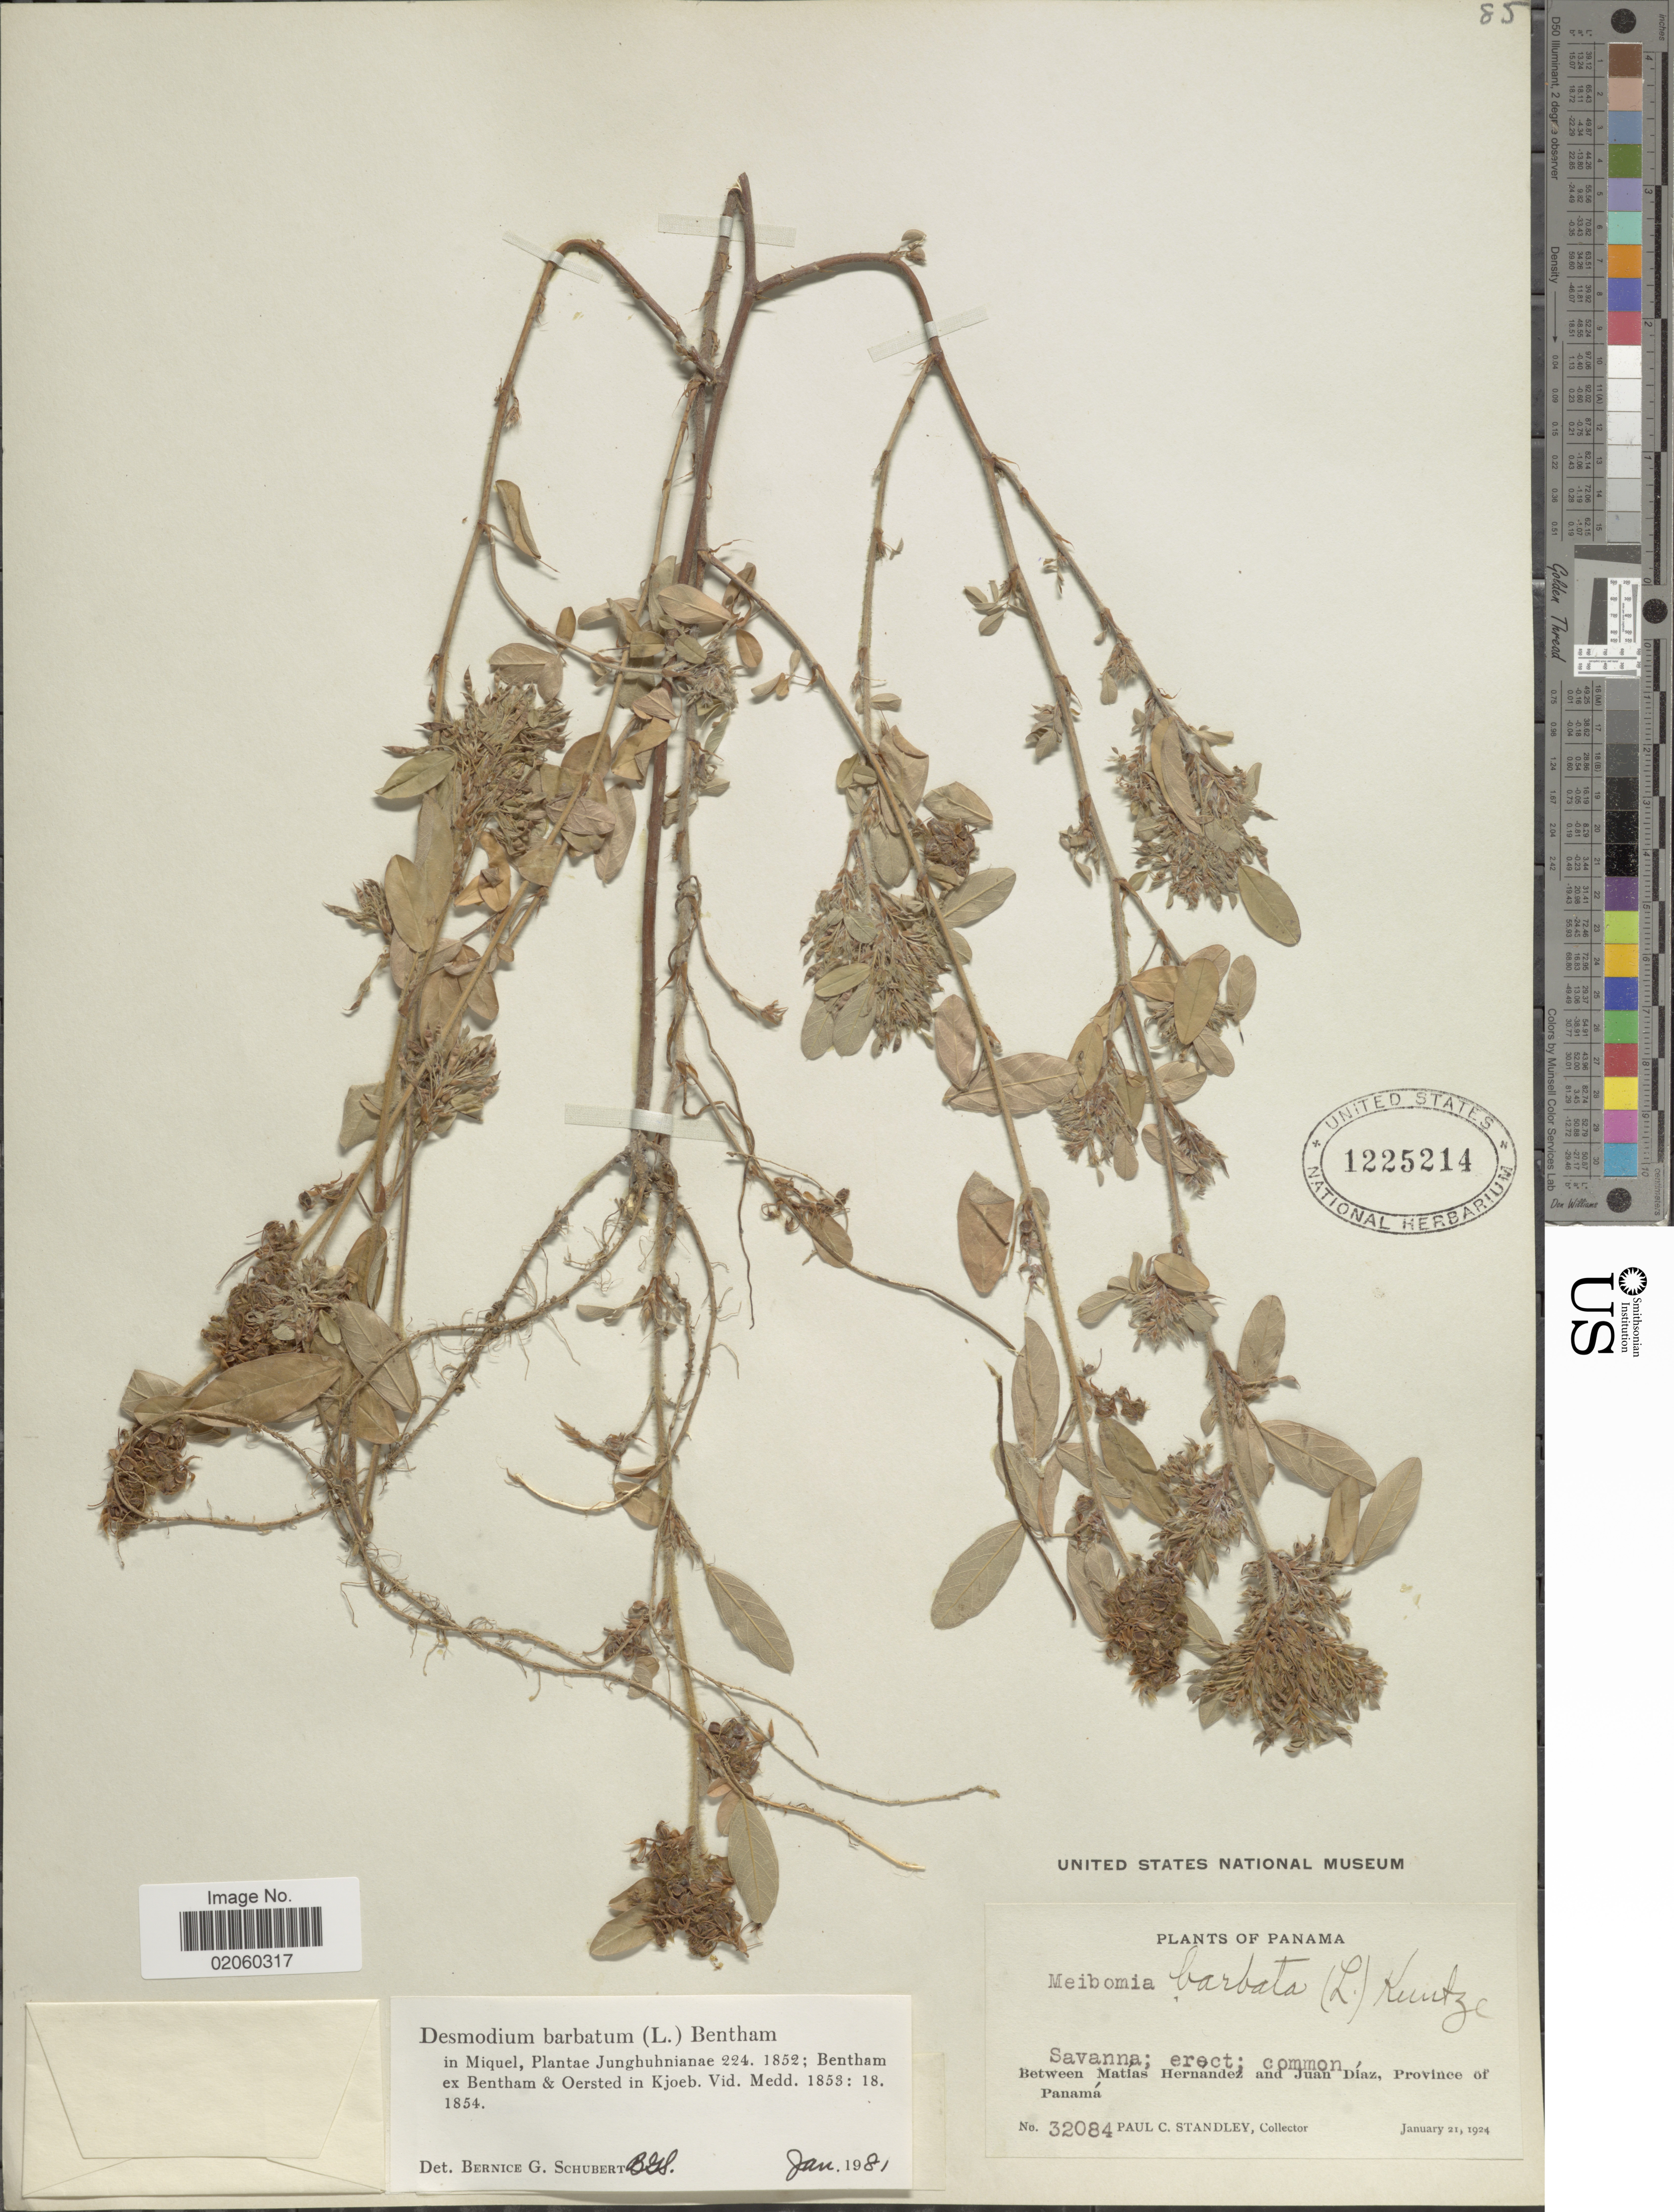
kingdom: Plantae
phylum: Tracheophyta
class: Magnoliopsida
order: Fabales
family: Fabaceae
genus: Grona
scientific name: Grona barbata var. barbata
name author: (L.) H. Ohashi & K. Ohashi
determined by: Strong, Mark T., (BOT), Smithsonian Institution - National Museum of Natural History (UNITED STATES)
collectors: P. C. Standley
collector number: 32084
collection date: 1924-01-21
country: Panama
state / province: Panamá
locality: Between Matias Hernandez and Juan Diaz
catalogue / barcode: US 1225214